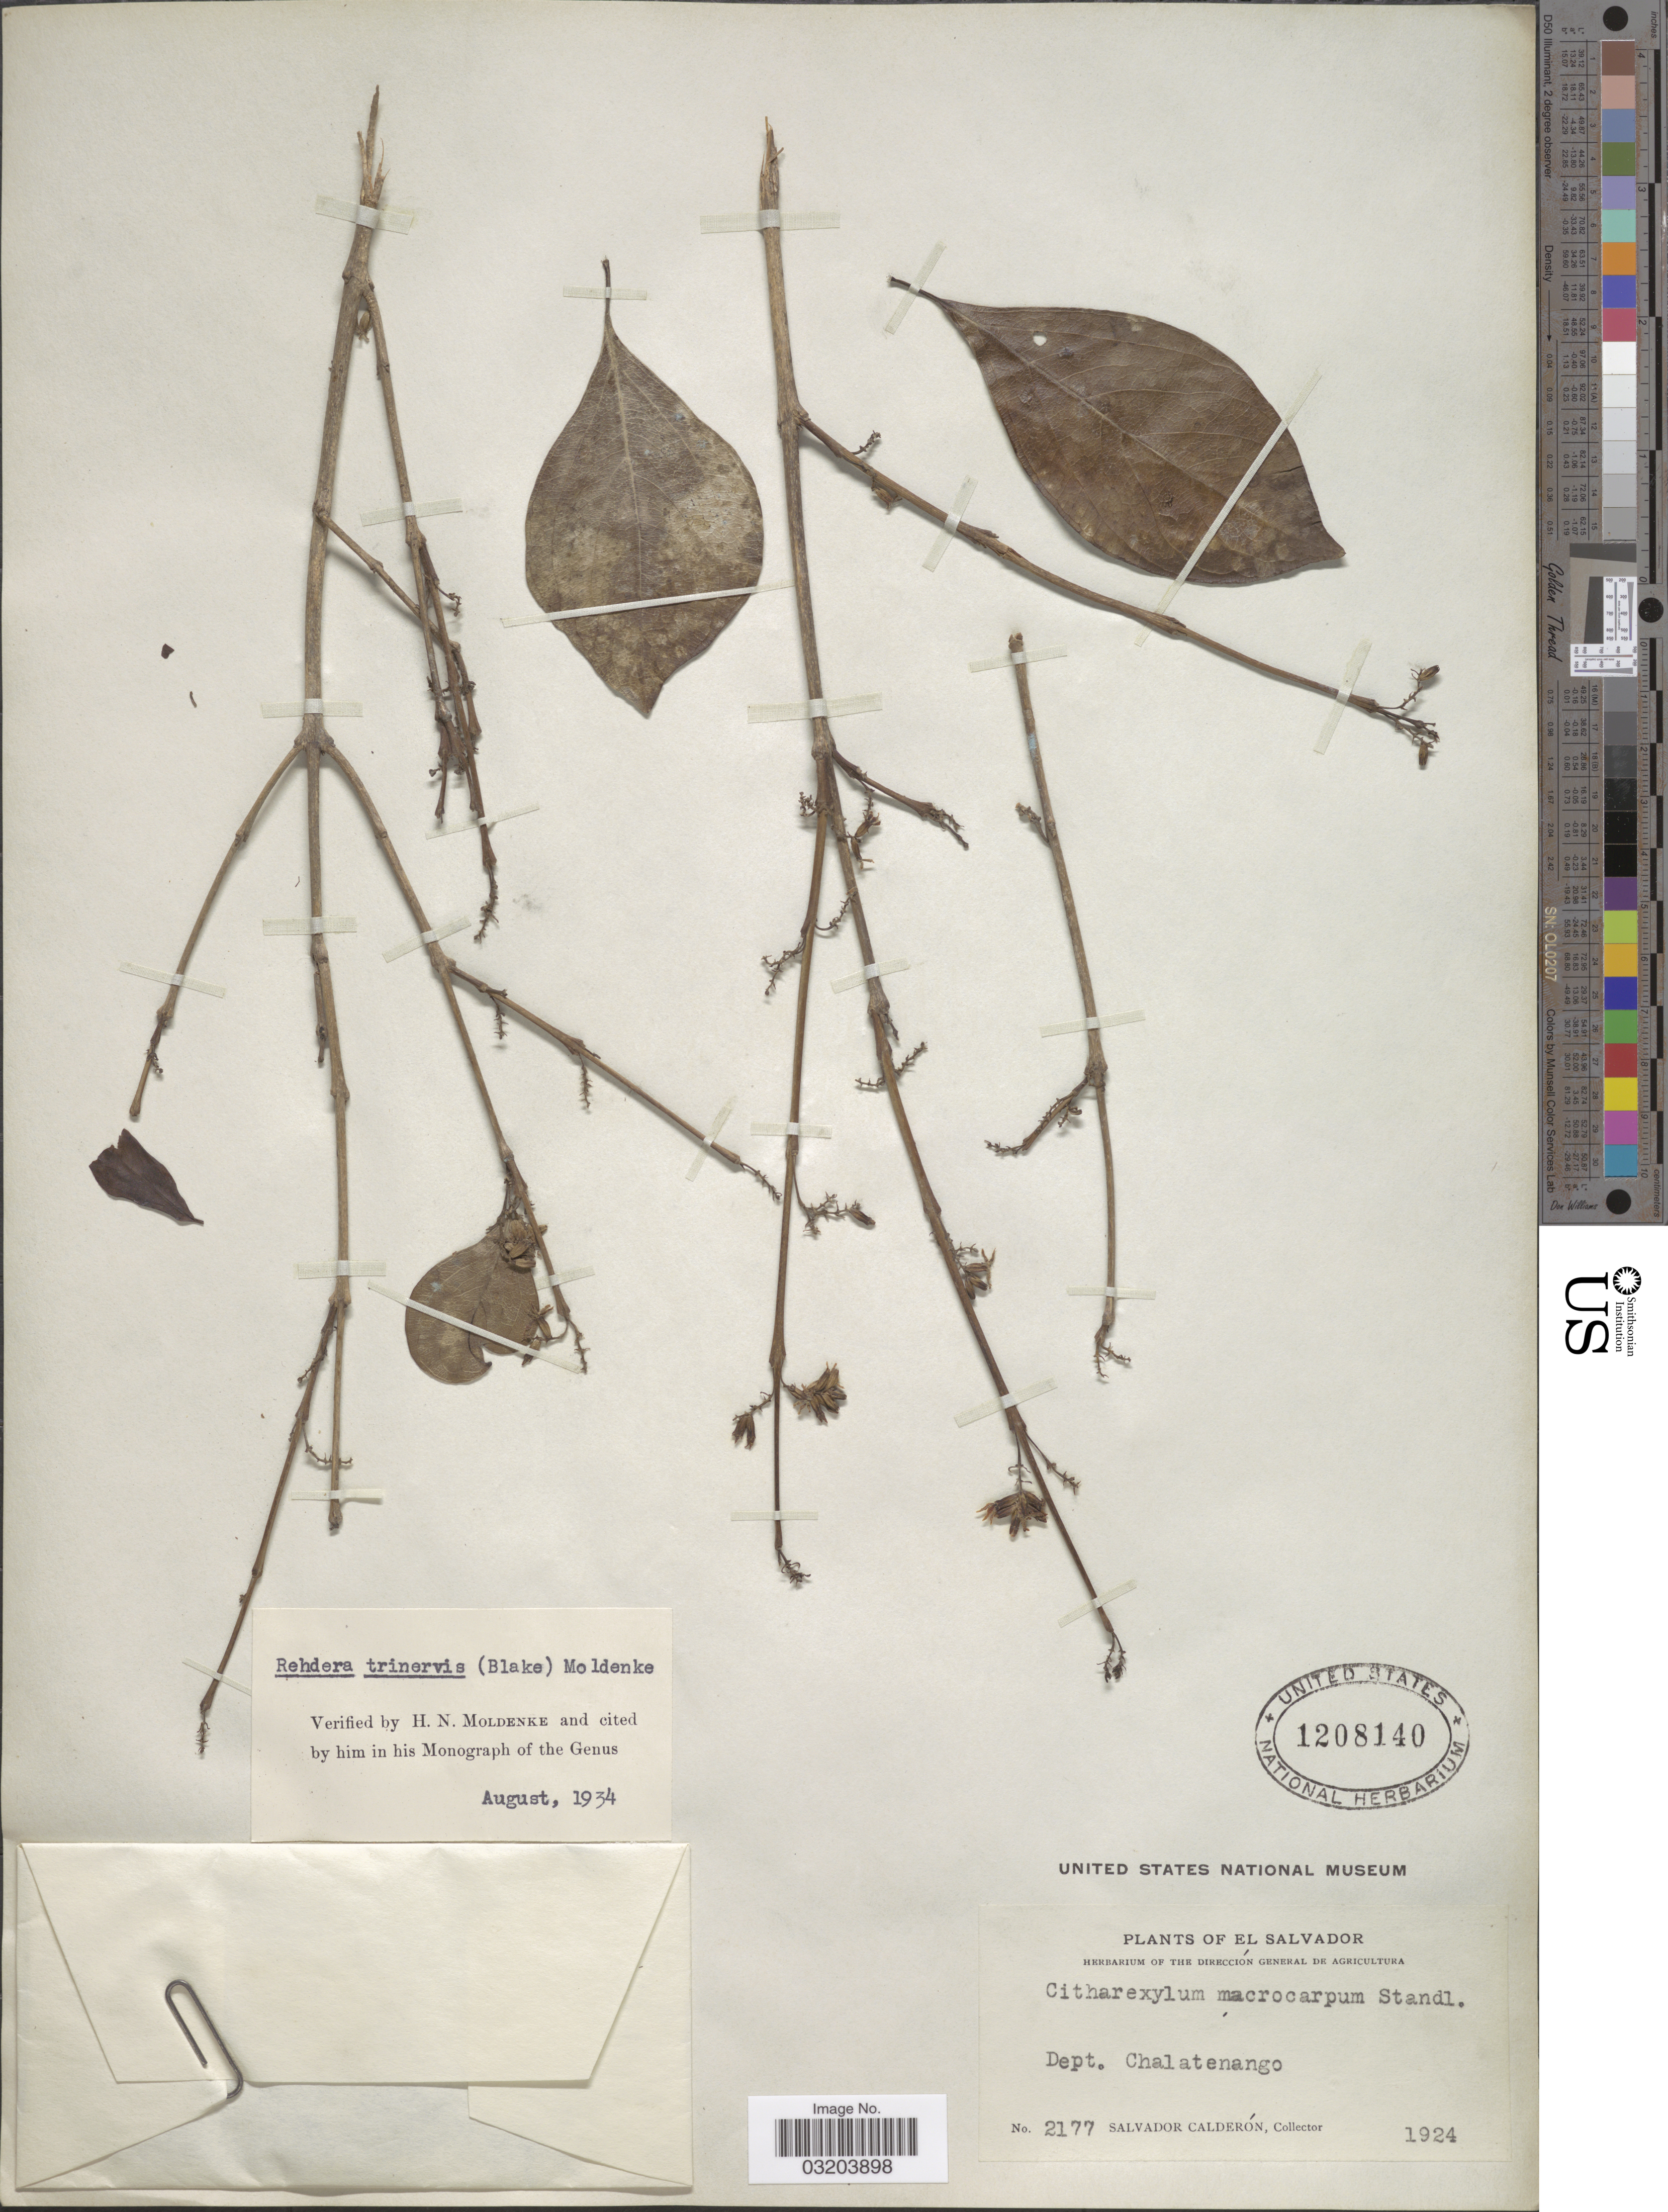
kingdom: Plantae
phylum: Tracheophyta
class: Magnoliopsida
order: Lamiales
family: Verbenaceae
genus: Rehdera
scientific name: Rehdera trinervis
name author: (S.F. Blake) Moldenke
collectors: S. Calderón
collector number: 2177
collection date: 1924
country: El Salvador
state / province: Chalatenango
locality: Dept. Chalatenango.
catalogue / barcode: US 1208140